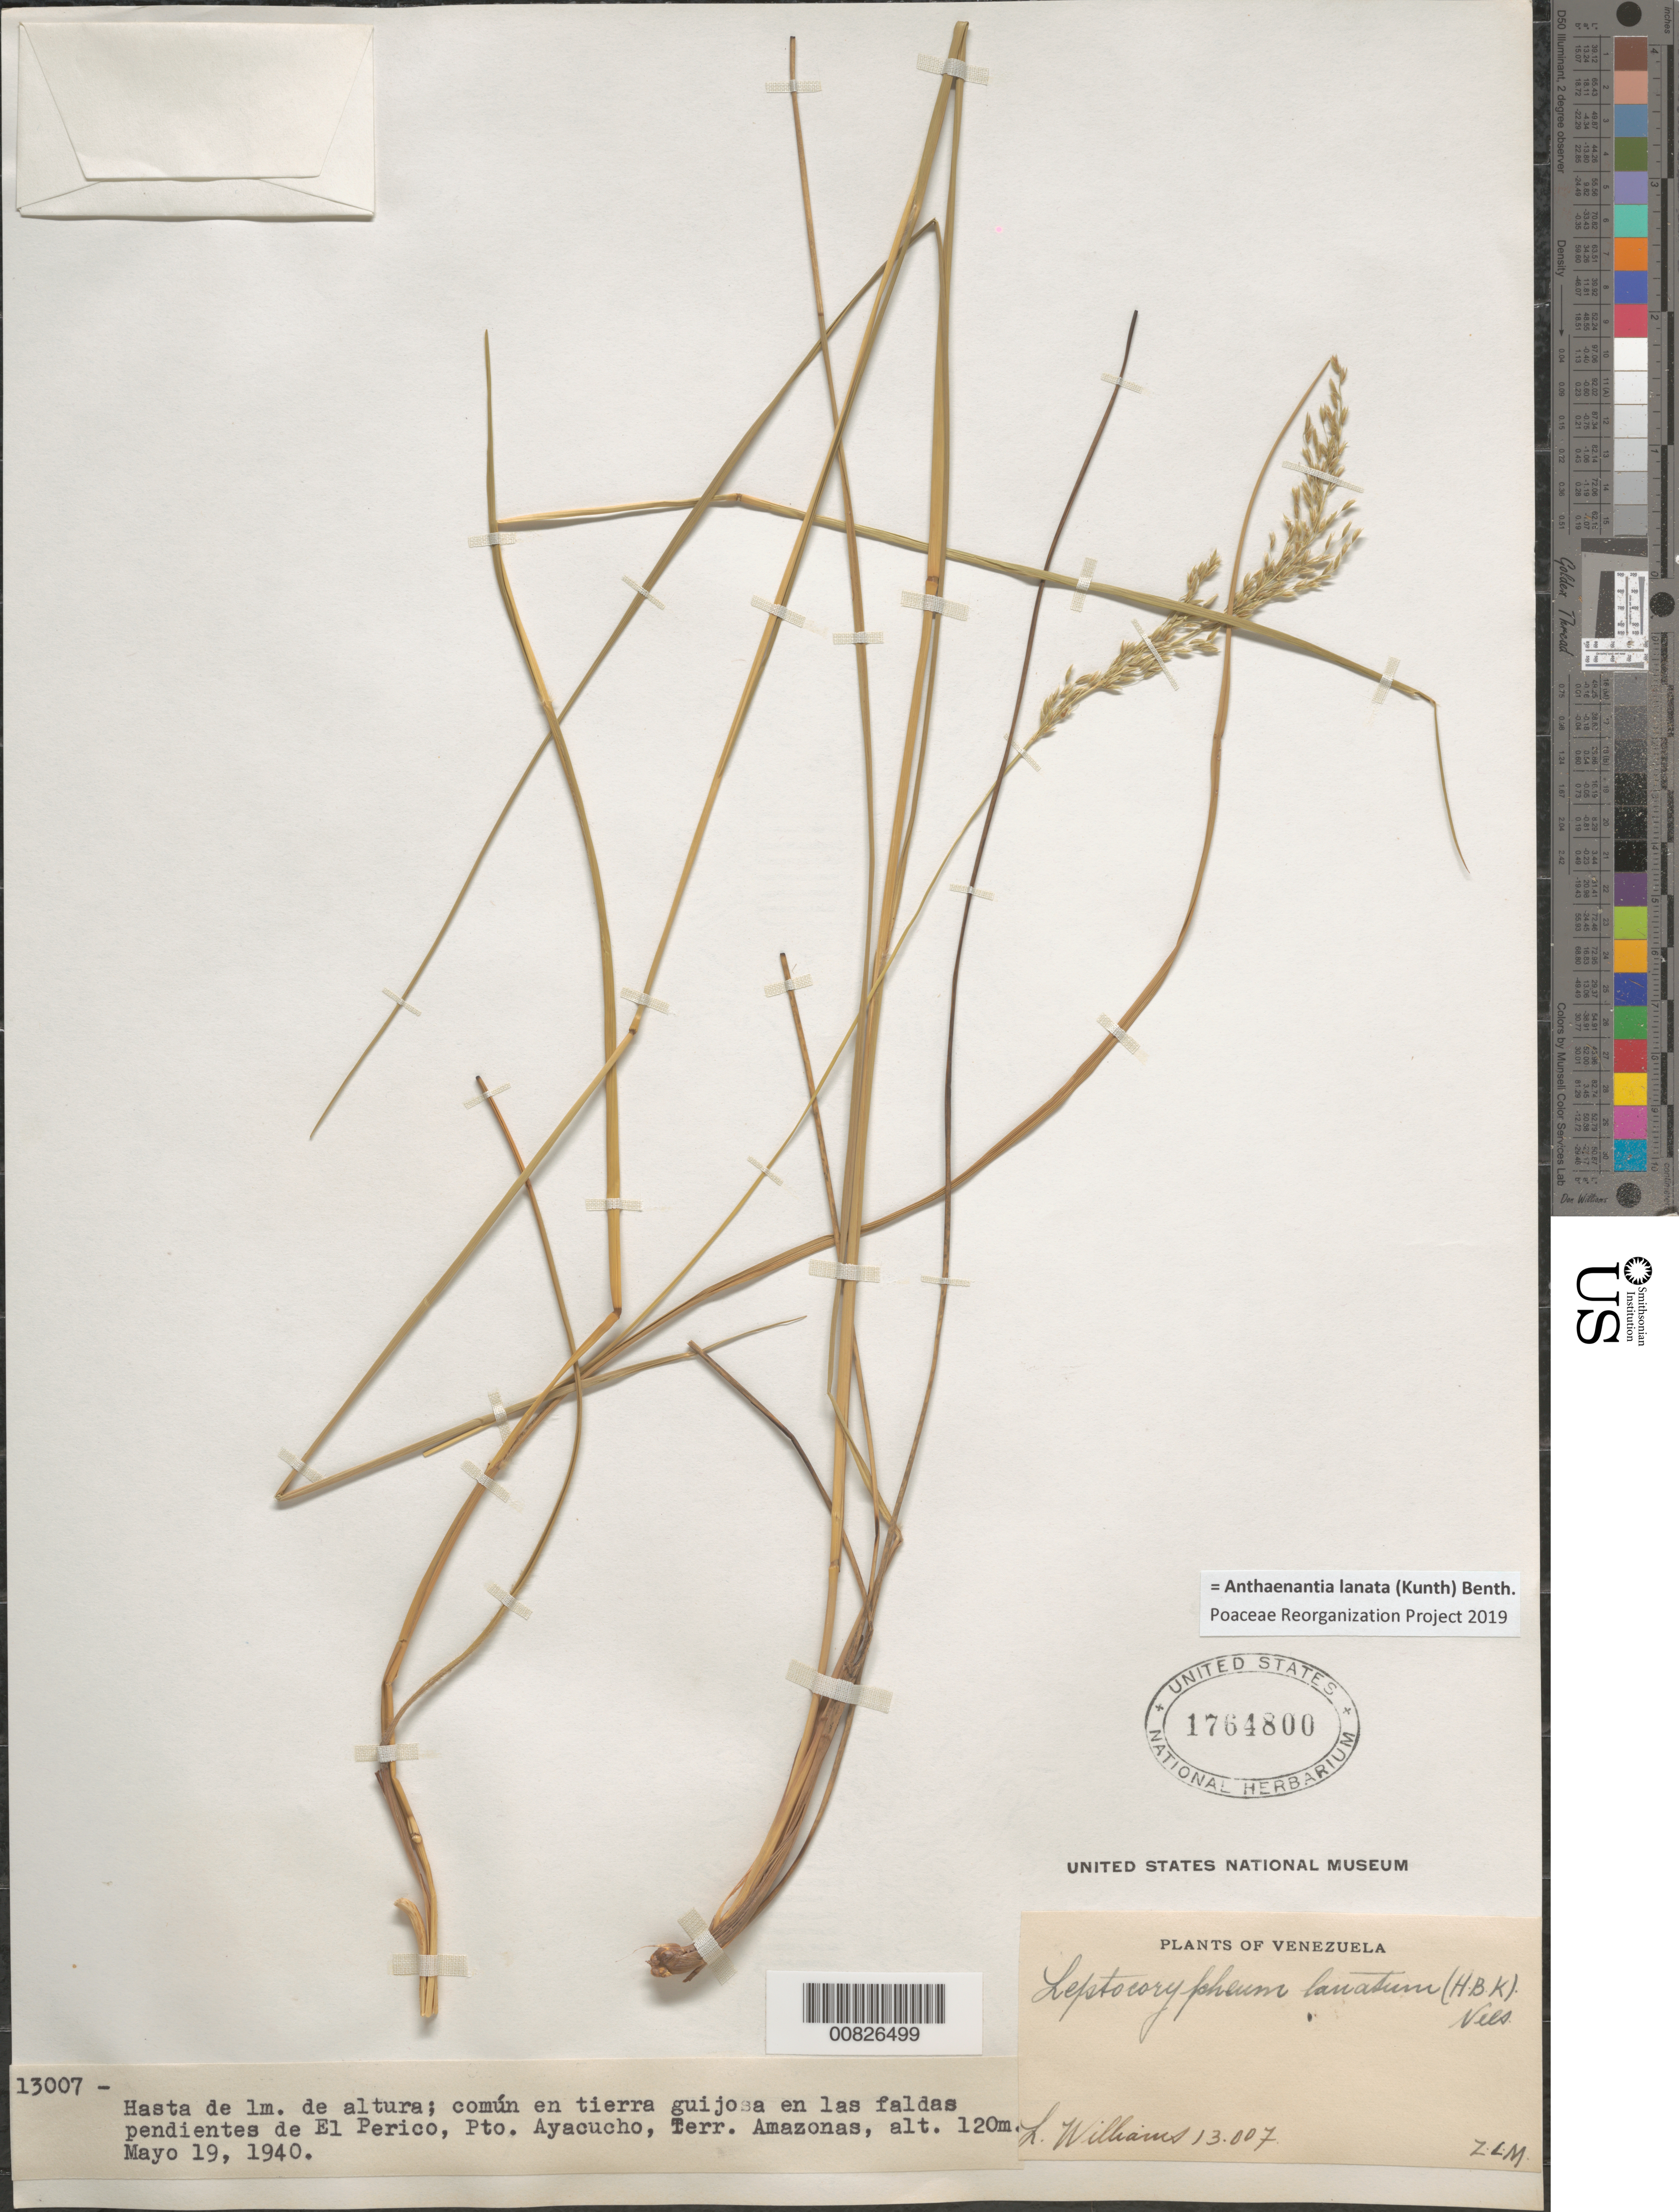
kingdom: Plantae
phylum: Tracheophyta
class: Liliopsida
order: Poales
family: Poaceae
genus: Leptocoryphium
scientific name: Leptocoryphium lanatum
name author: (Kunth) Nees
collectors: Ll. Williams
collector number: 13007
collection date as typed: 19-May-40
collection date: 1940-05-19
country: Venezuela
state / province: Amazonas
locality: El Perico, Puerto Ayacucho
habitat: Tierra guijosa en las faldas pendientes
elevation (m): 120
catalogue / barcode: US 1764800